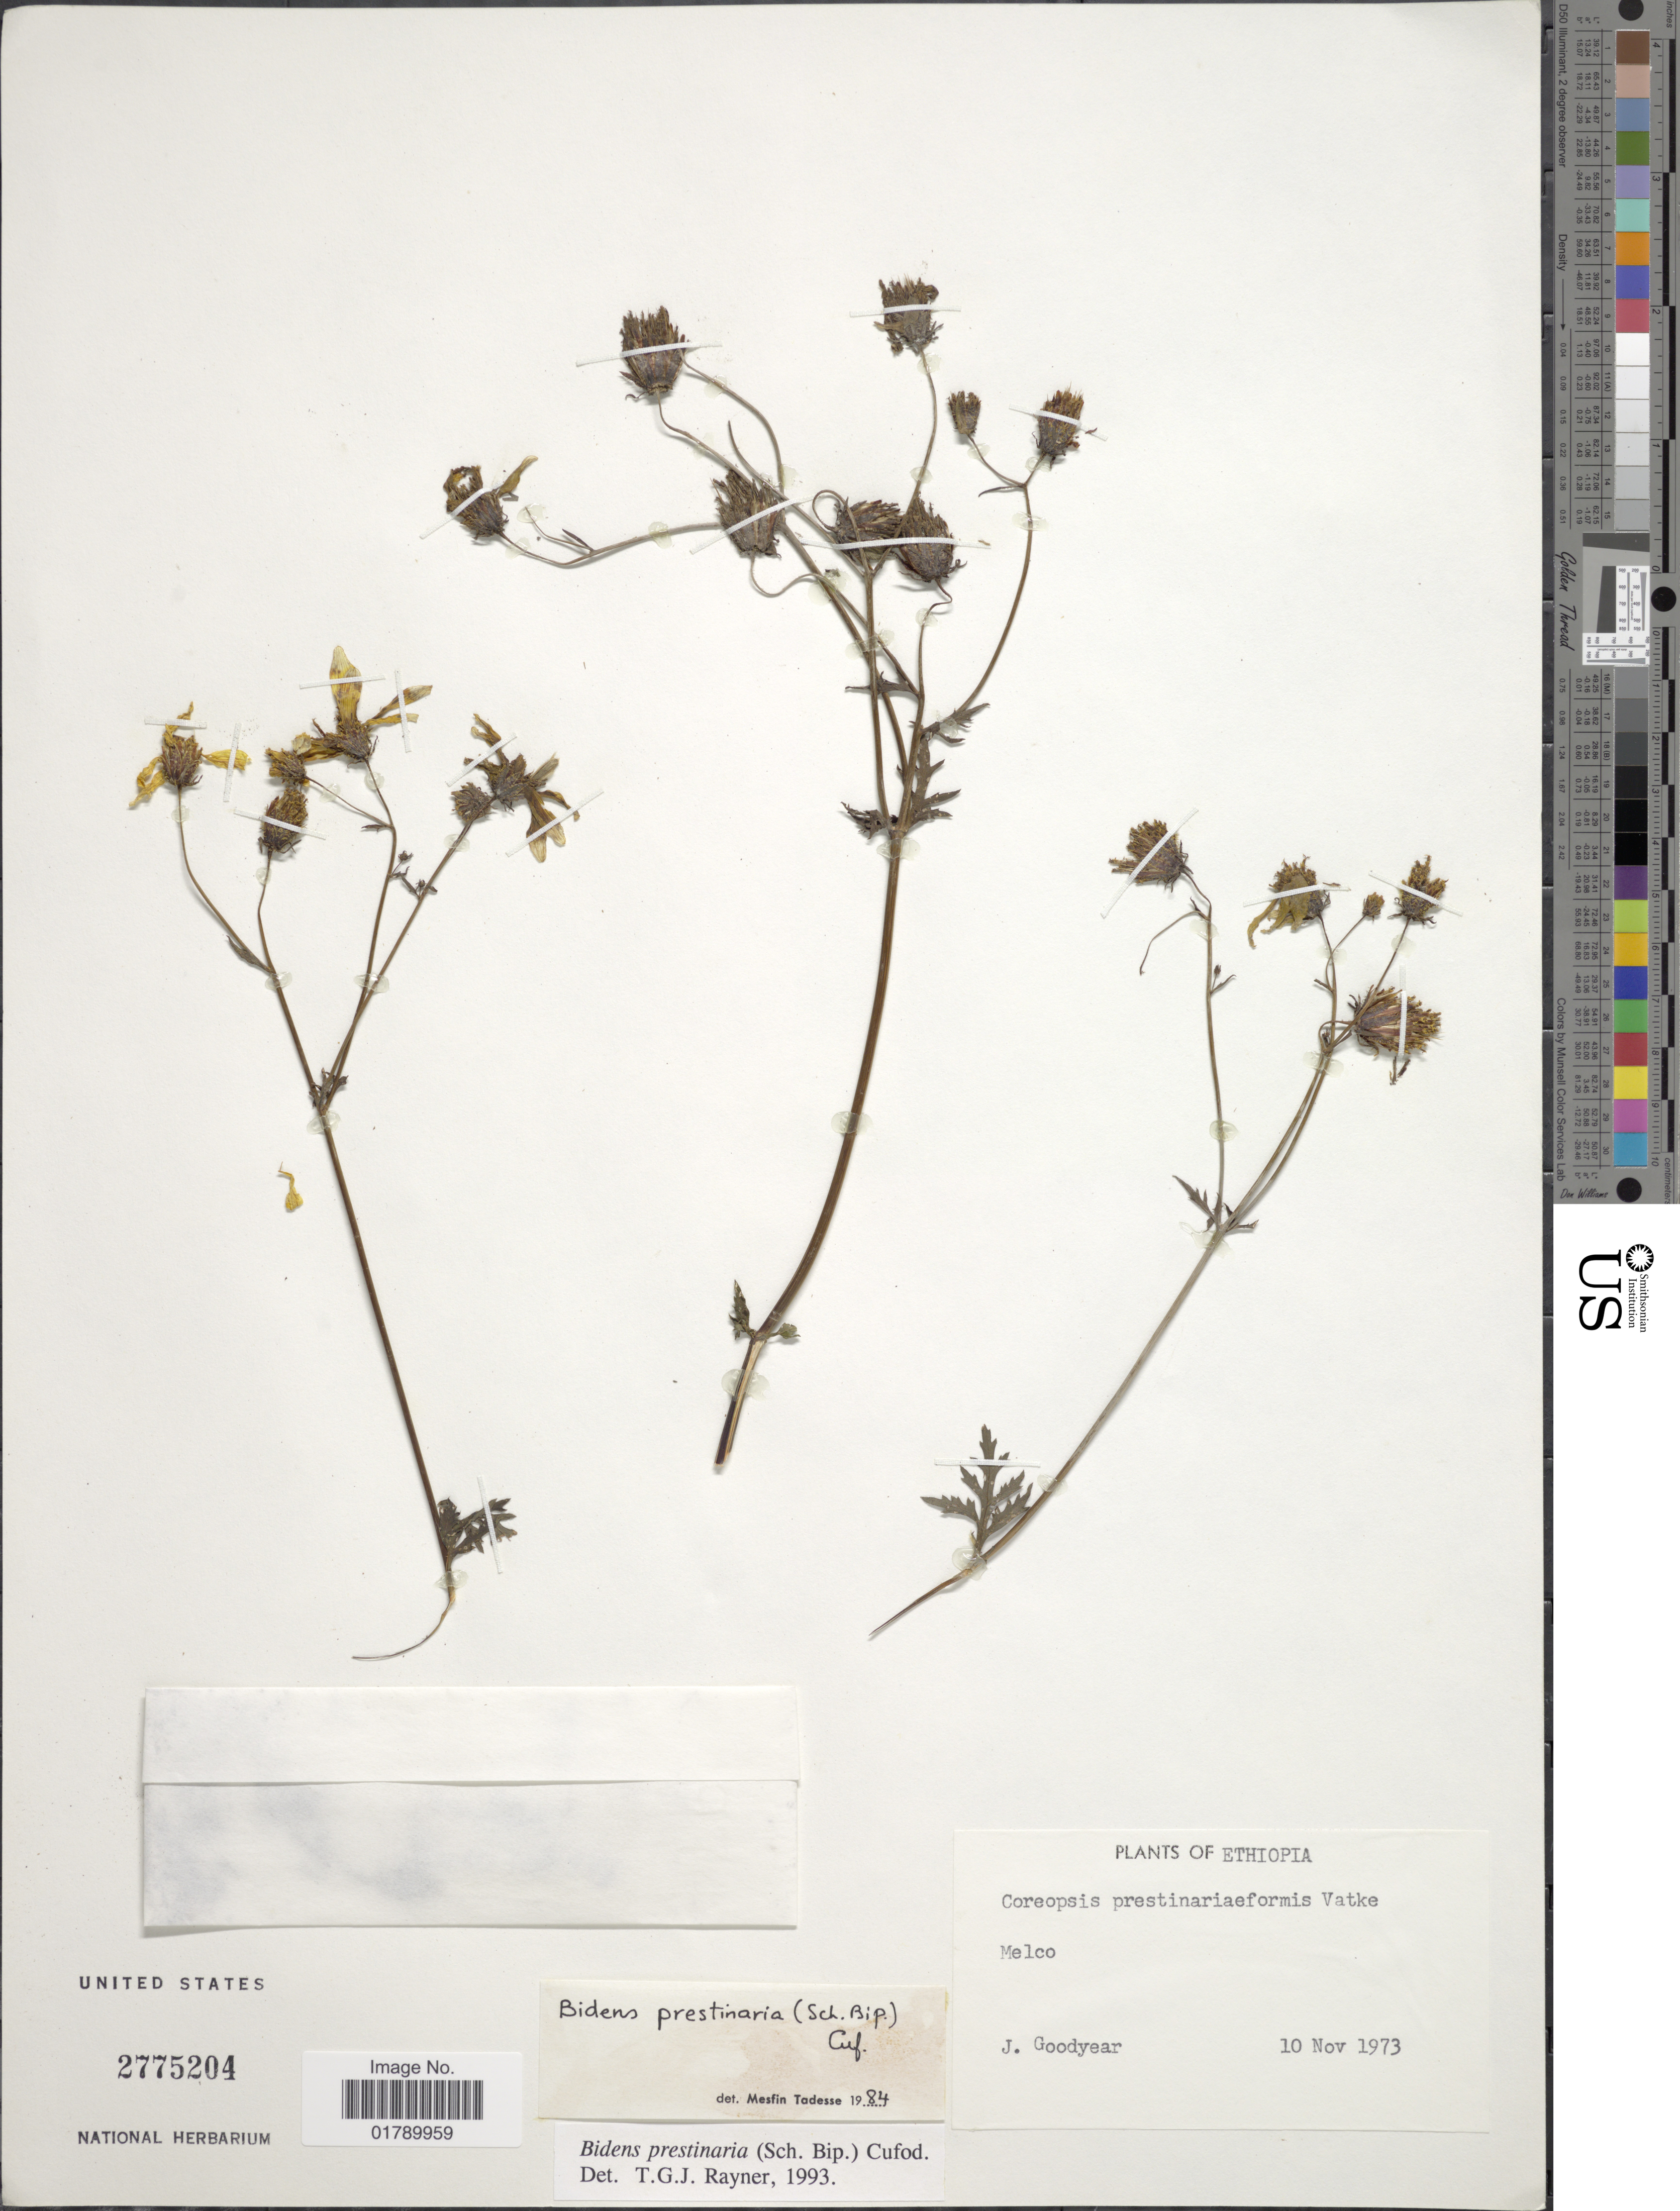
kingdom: Plantae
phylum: Tracheophyta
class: Magnoliopsida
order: Asterales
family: Asteraceae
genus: Bidens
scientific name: Bidens prestinaria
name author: (Sch. Bip.) Cufod.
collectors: J. Goodyear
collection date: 1973-11-10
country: Eritrea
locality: Melco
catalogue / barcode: US 2775204